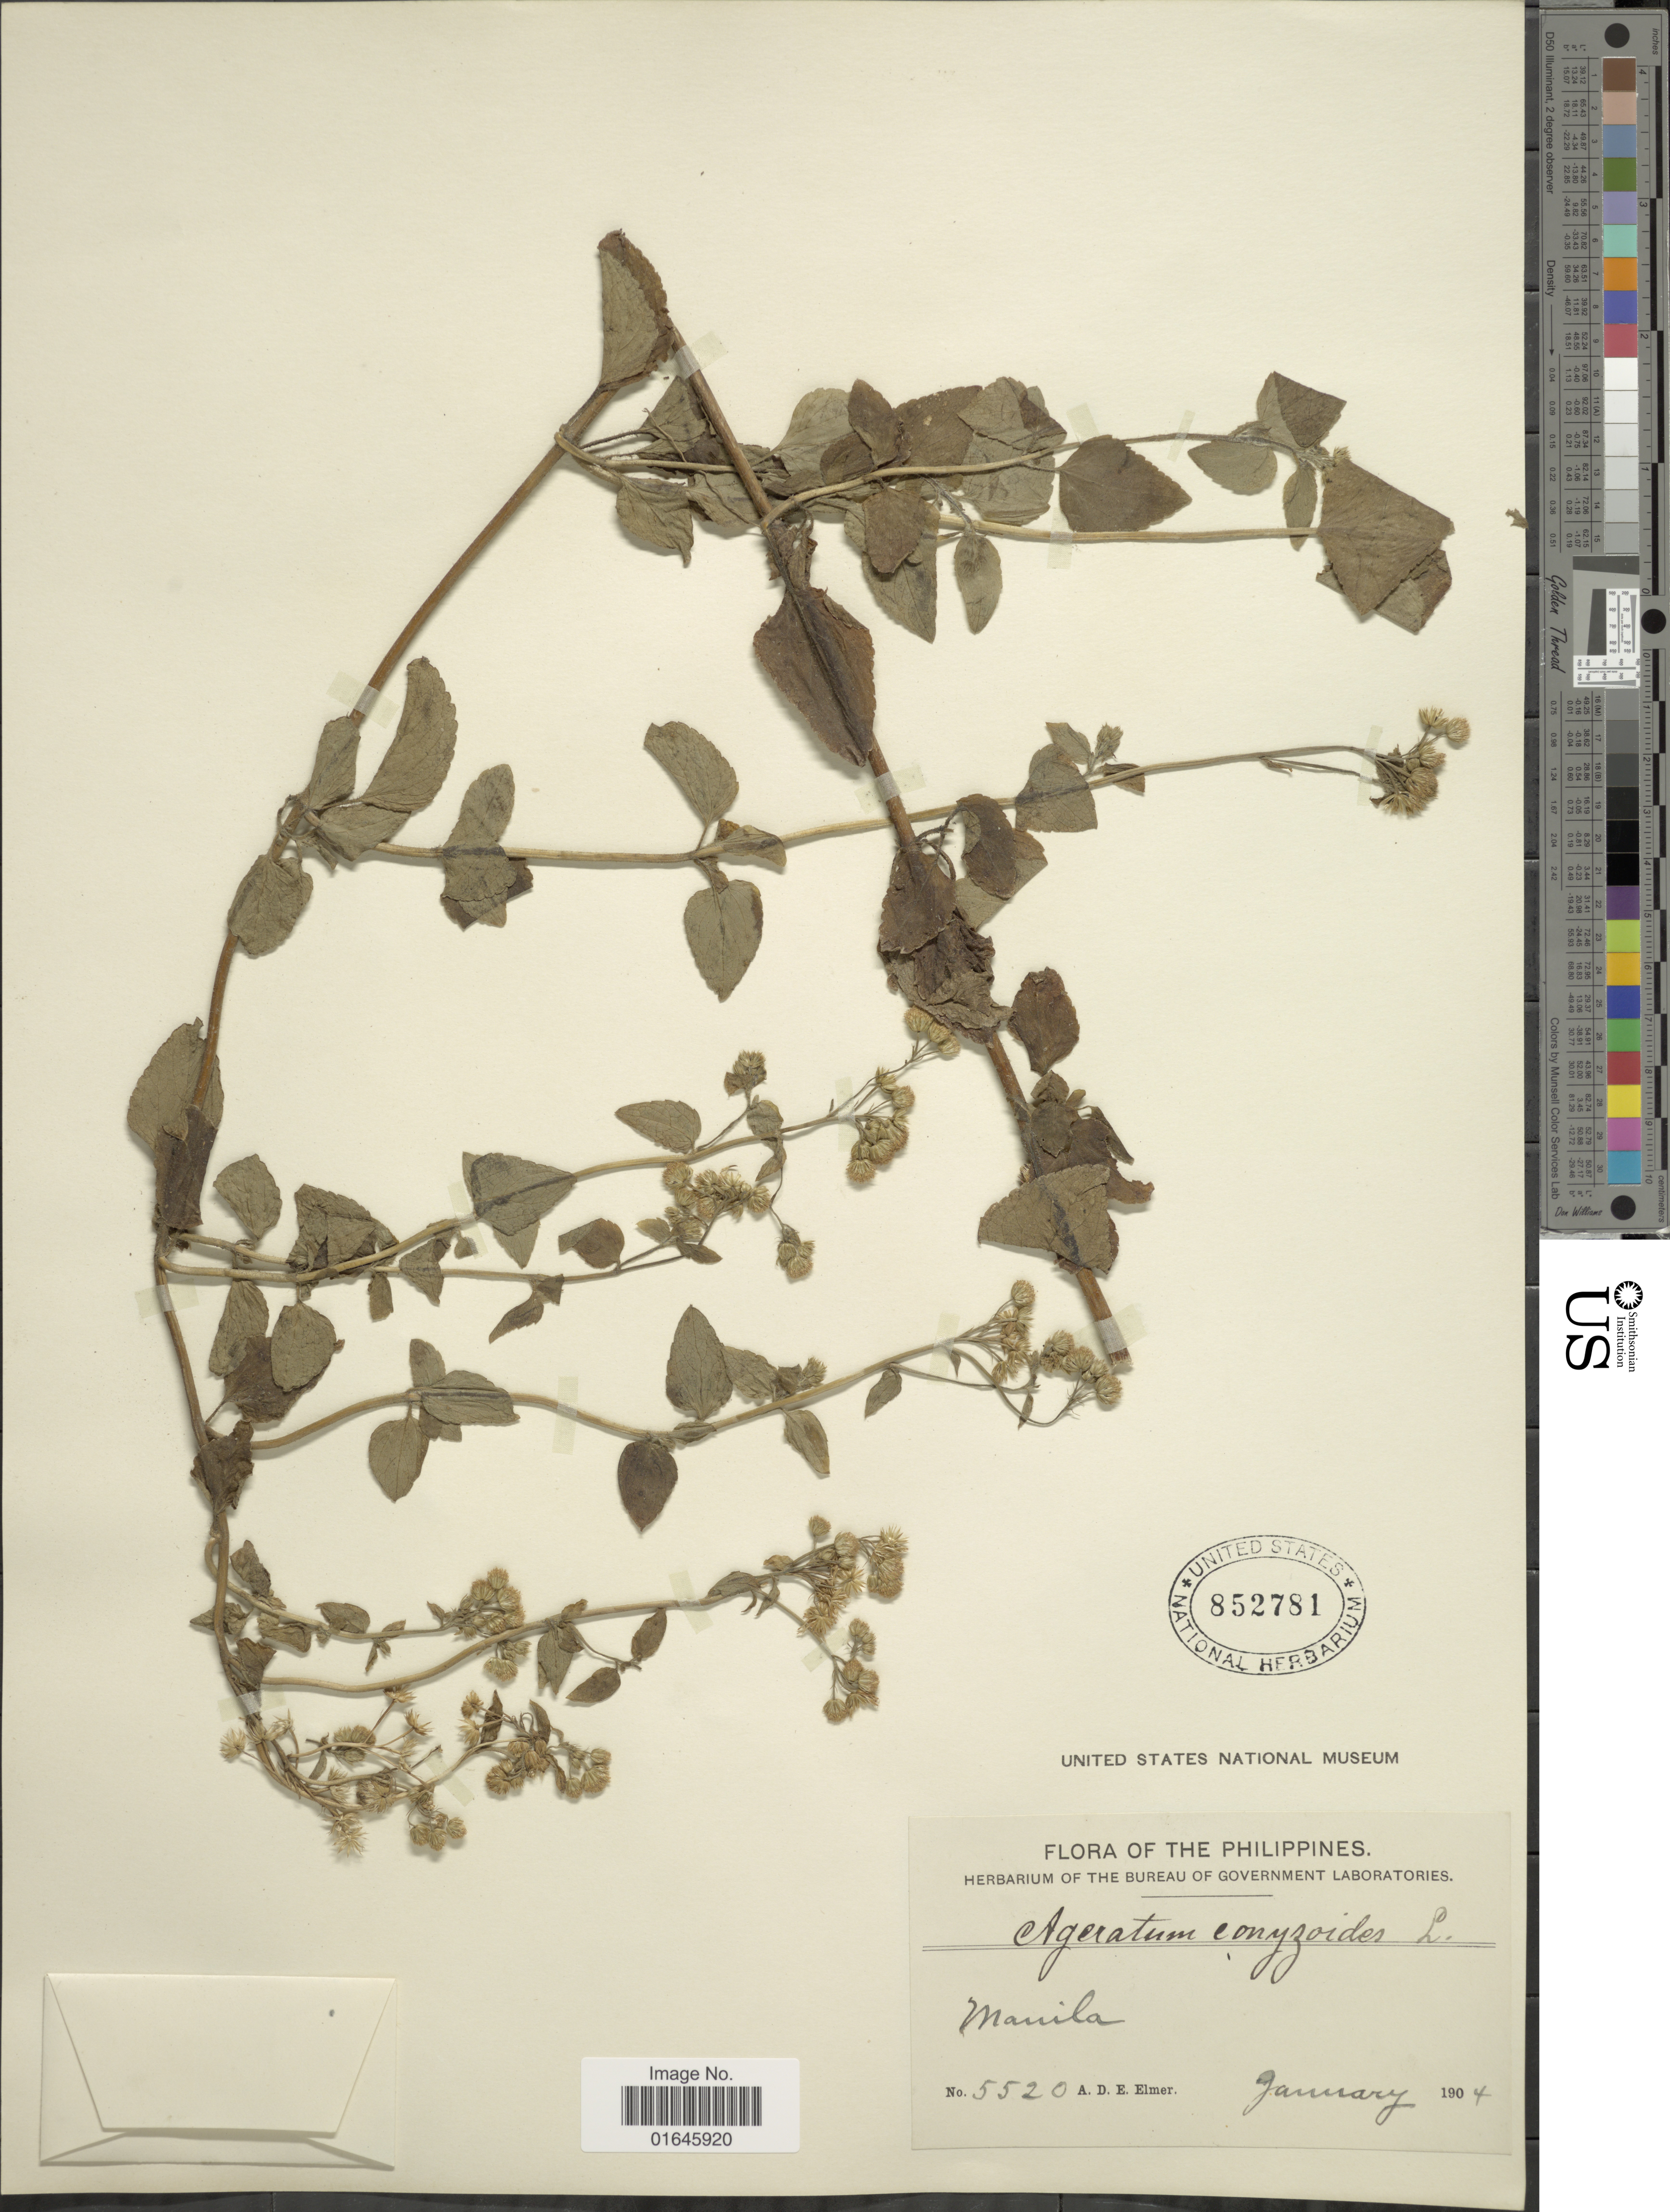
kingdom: Plantae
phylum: Tracheophyta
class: Magnoliopsida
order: Asterales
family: Asteraceae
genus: Ageratum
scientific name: Ageratum conyzoides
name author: L.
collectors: A. D. E. Elmer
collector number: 5520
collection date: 1904-01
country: Philippines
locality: Manila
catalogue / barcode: US 852781